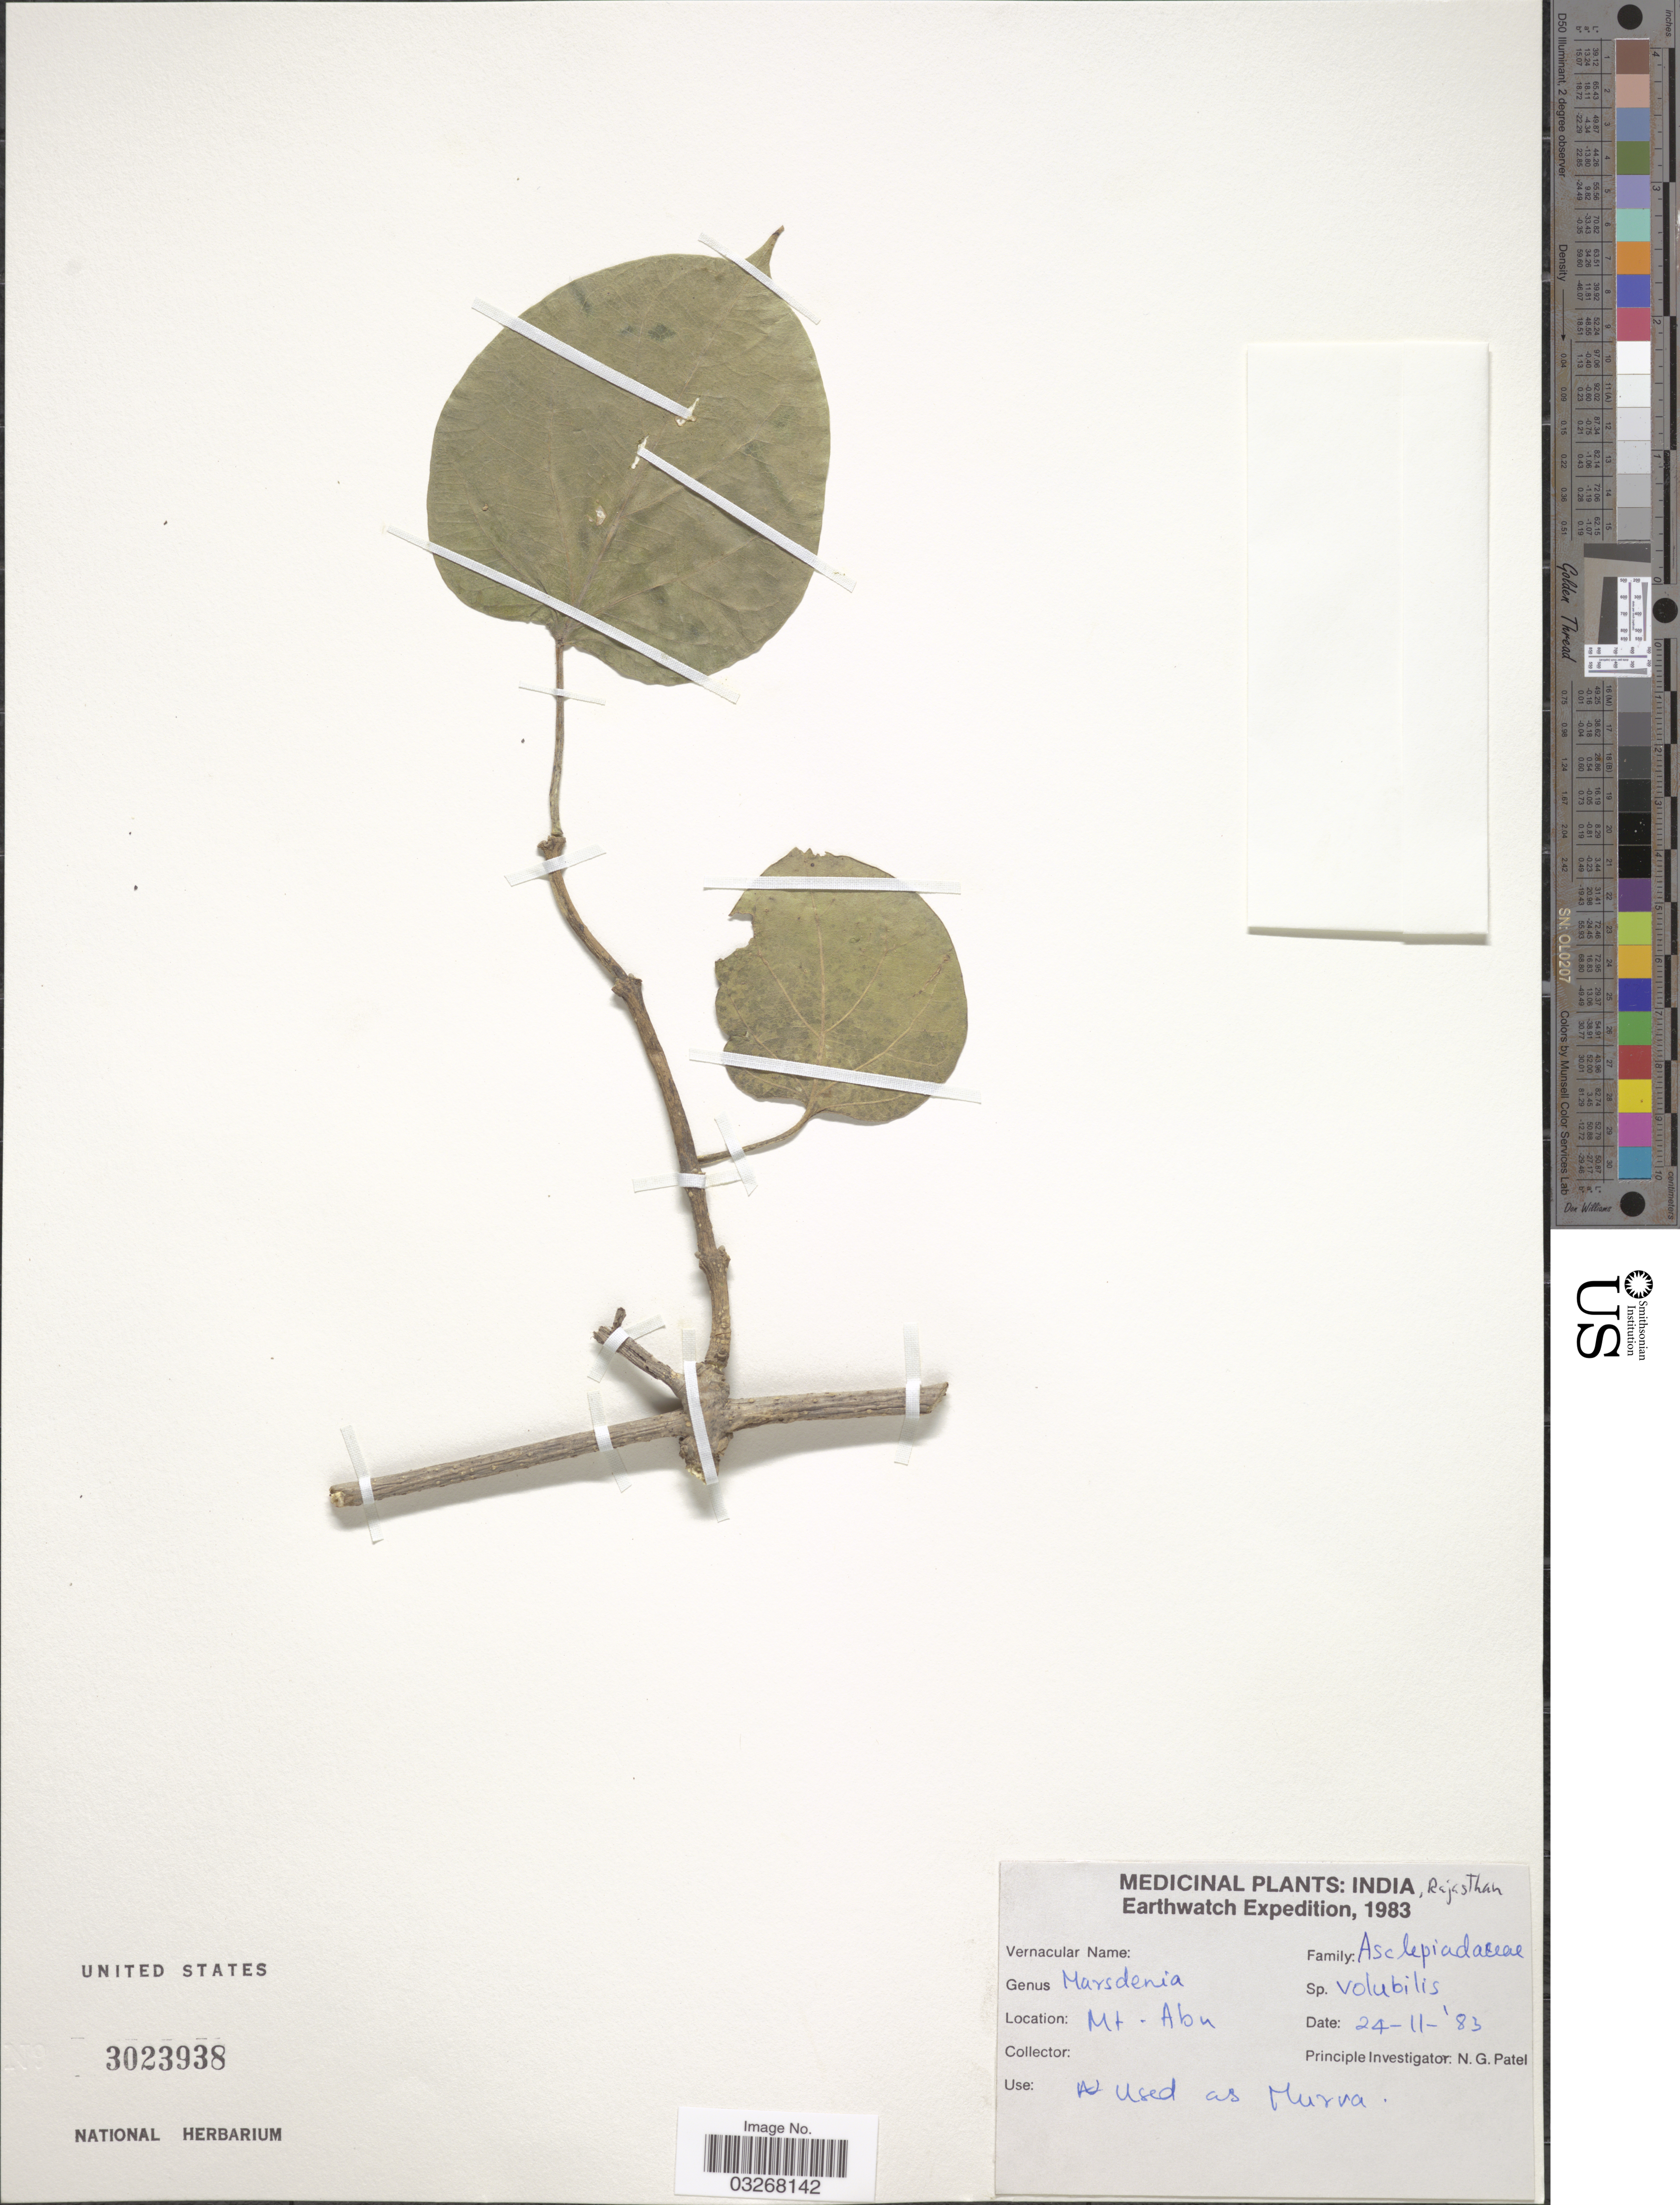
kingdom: Plantae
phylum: Tracheophyta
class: Magnoliopsida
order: Gentianales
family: Apocynaceae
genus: Marsdenia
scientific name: Marsdenia volubilis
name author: (L. f.) Cooke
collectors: N. Patel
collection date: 1983-11-24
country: India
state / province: Rajasthan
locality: Mt. Abu, Rajasthan.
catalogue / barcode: US 3023938